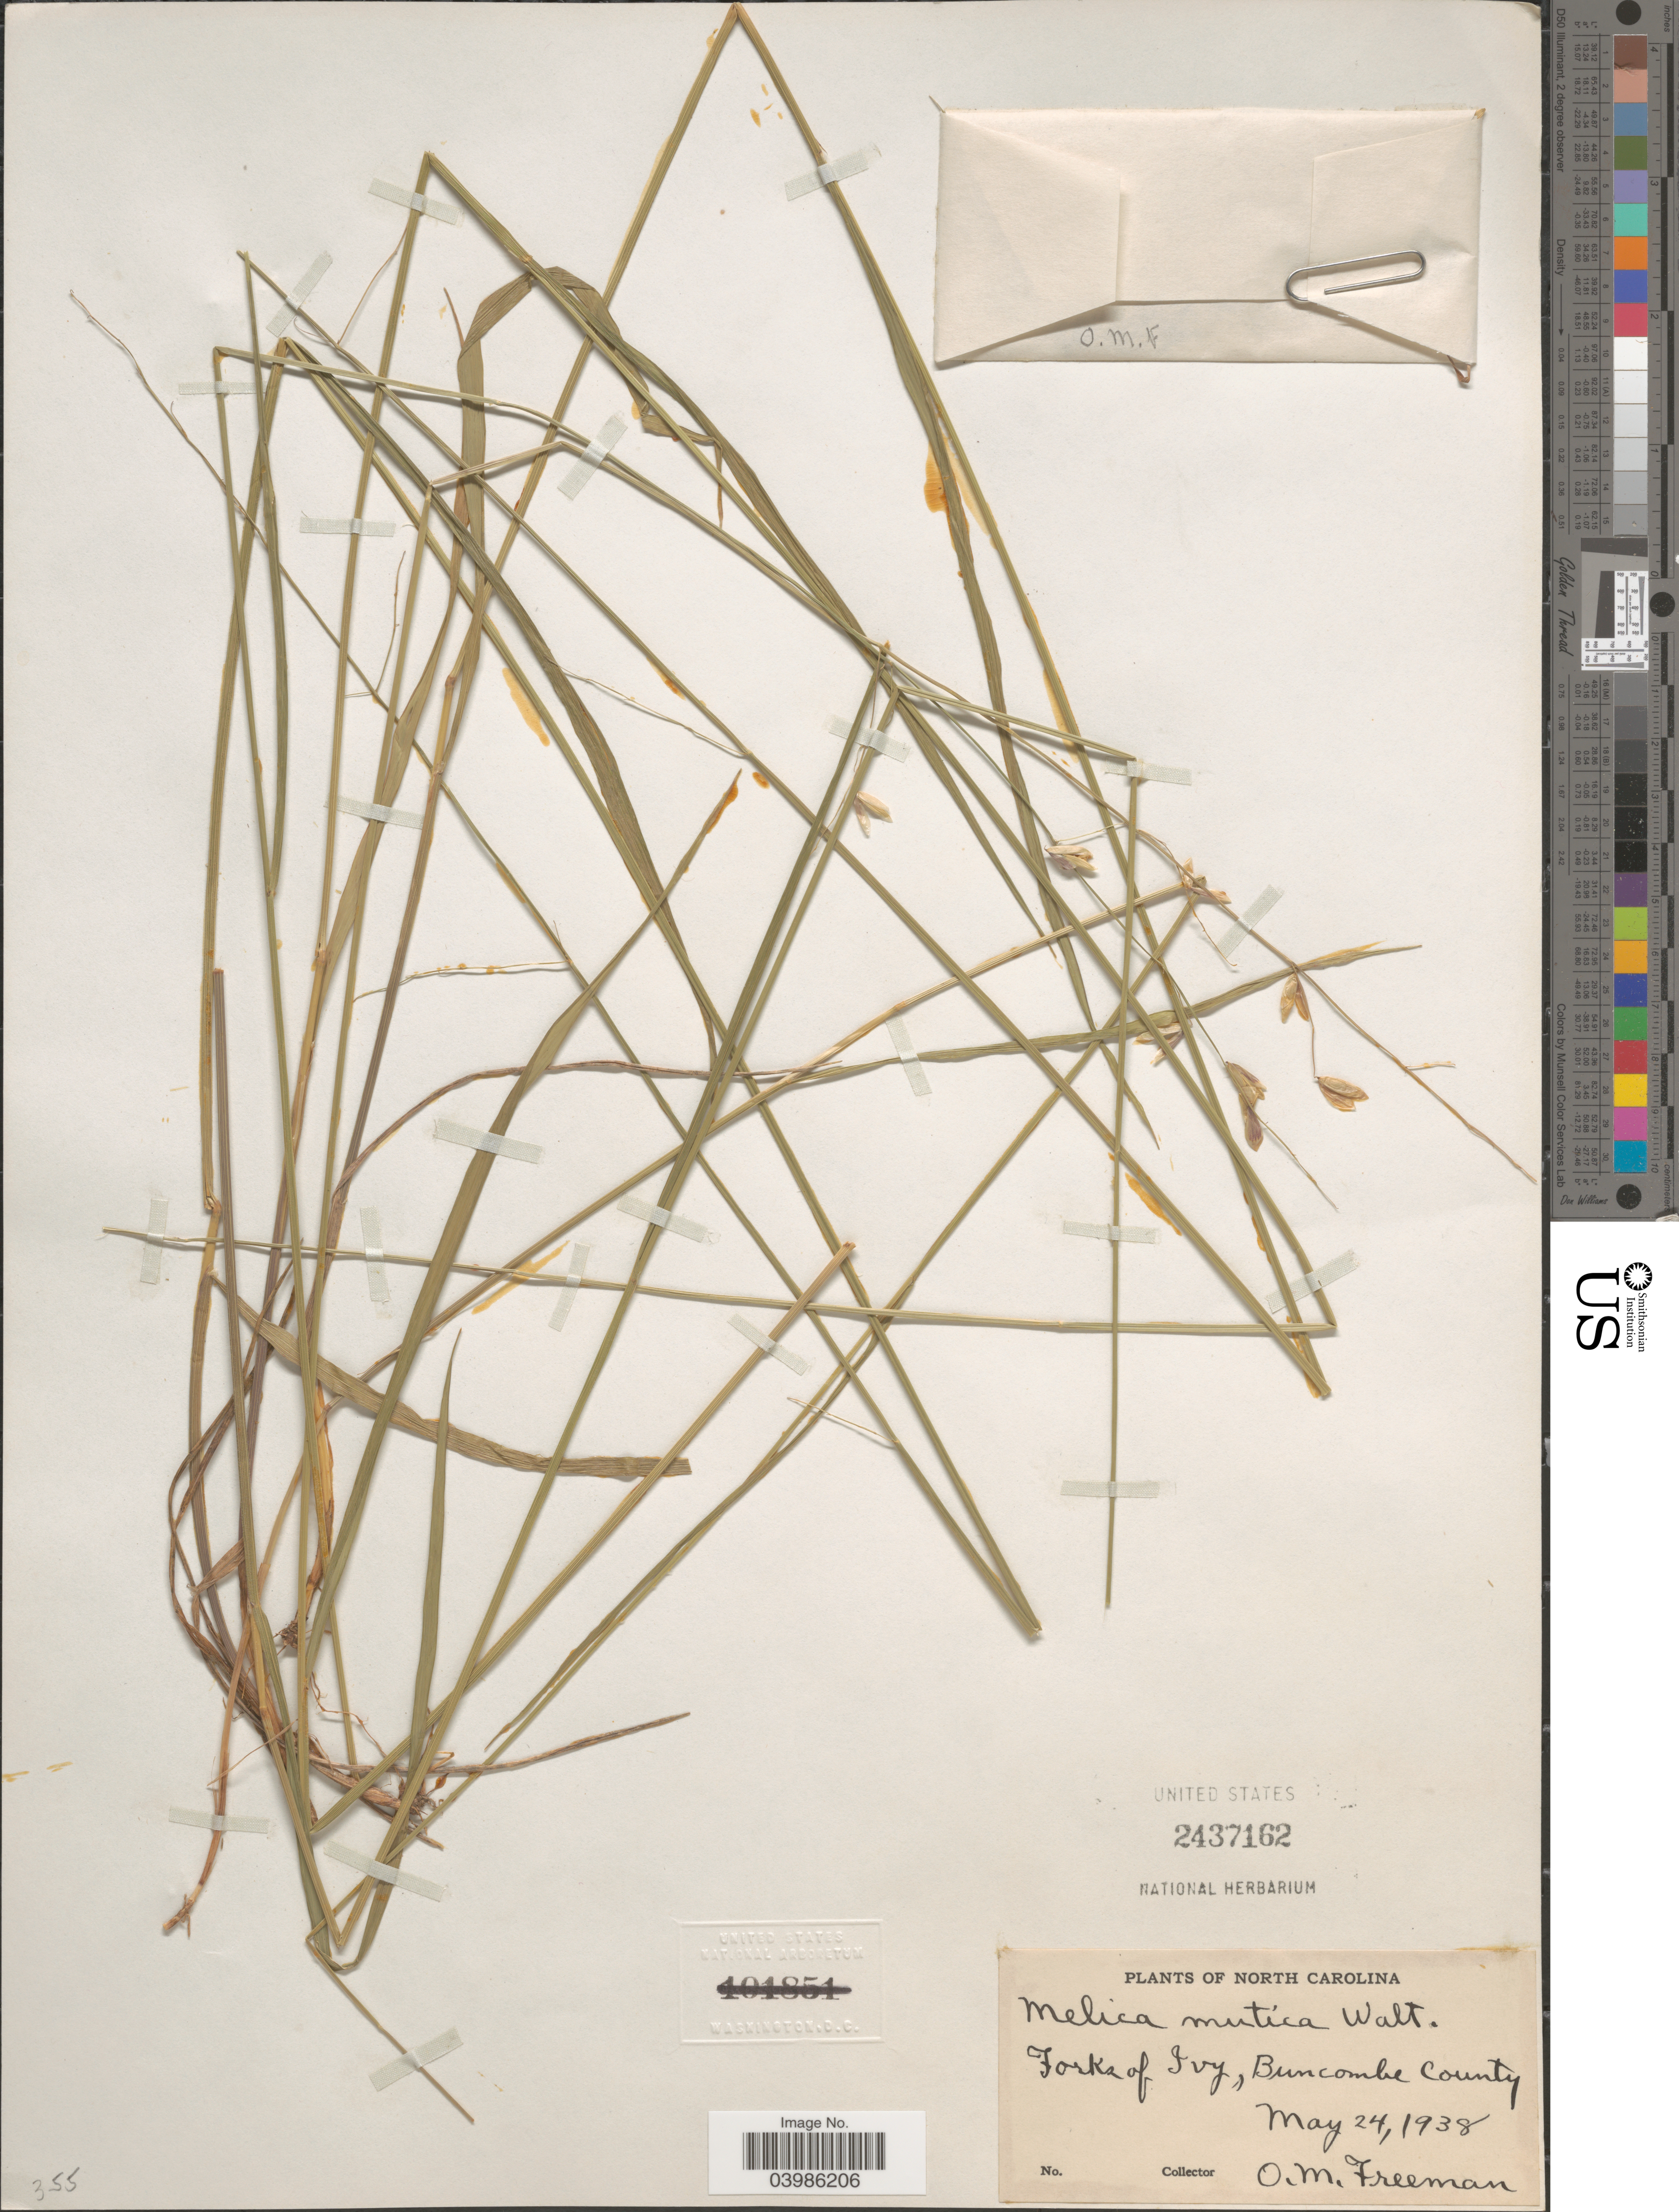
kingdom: Plantae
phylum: Tracheophyta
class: Liliopsida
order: Poales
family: Poaceae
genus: Melica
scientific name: Melica mutica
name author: Walter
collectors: O. Freeman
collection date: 1938-05-24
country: United States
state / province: North Carolina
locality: Forks of Ivy, Buncombe County.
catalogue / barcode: US 2437162